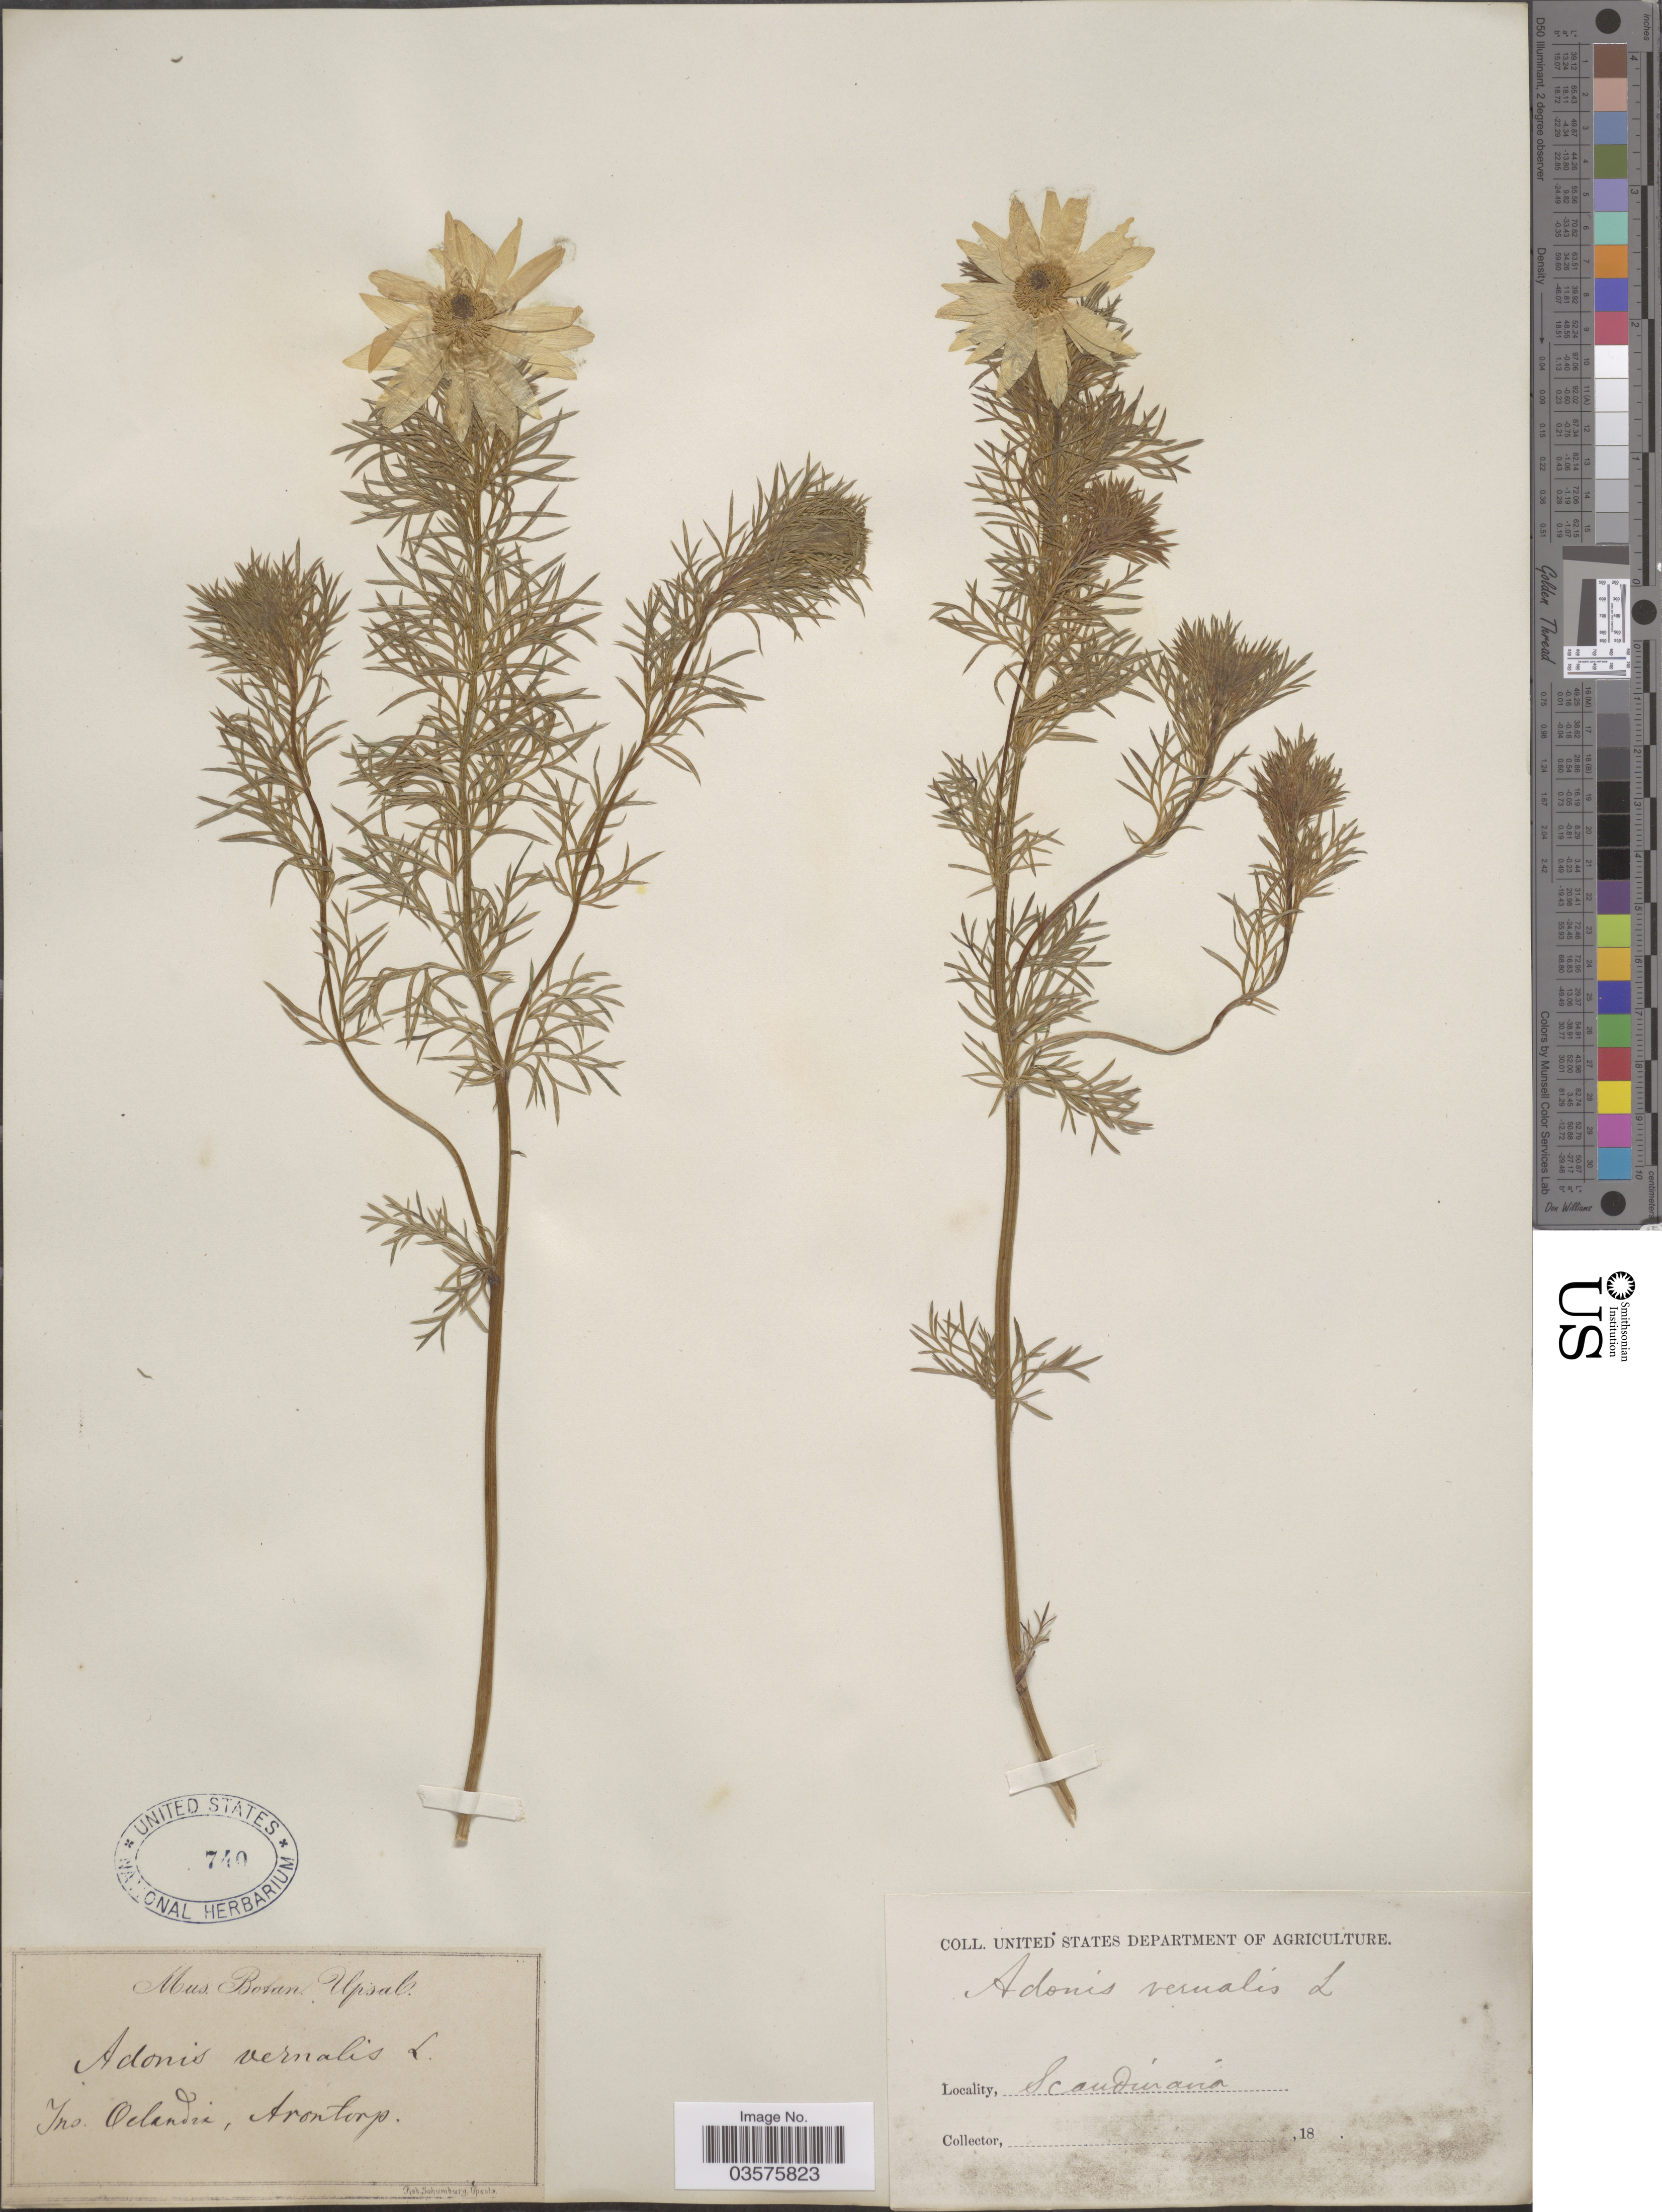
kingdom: Plantae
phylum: Tracheophyta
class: Magnoliopsida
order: Ranunculales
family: Ranunculaceae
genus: Adonis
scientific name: Adonis vernalis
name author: L.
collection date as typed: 18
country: Sweden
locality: Ins. Oelandia, Arontorp. Scandinavia.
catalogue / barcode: US 740